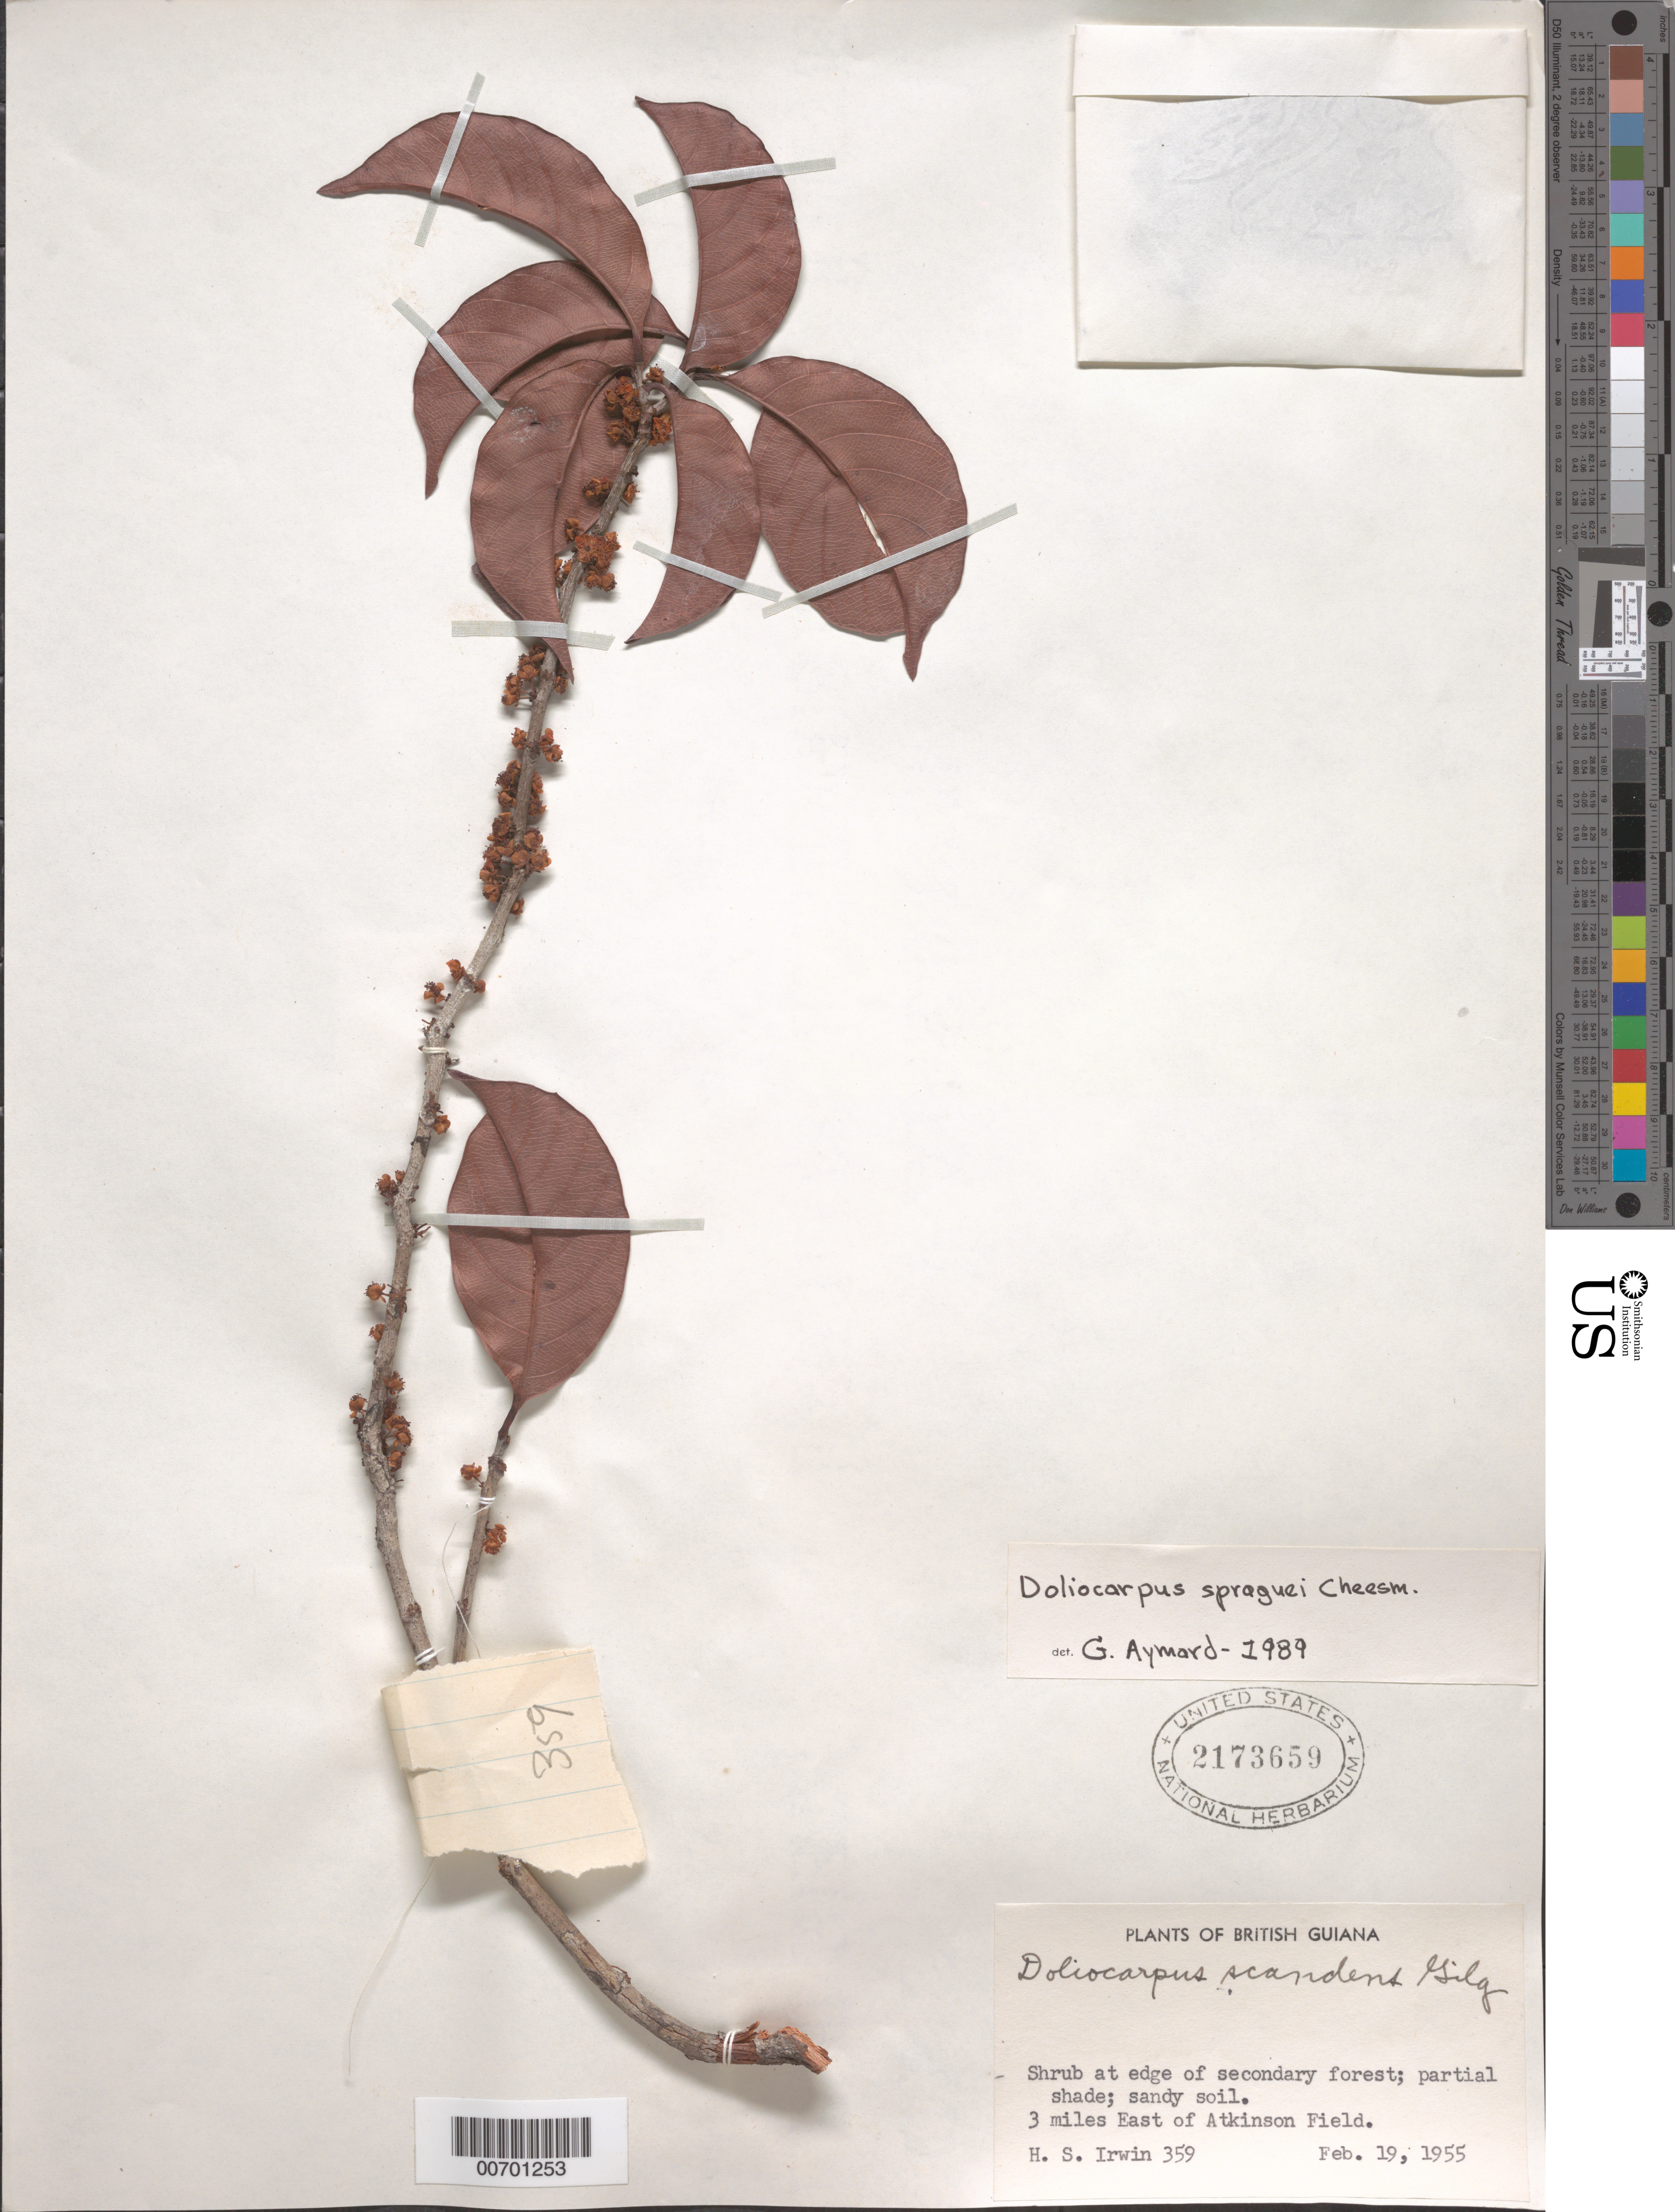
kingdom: Plantae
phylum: Tracheophyta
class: Magnoliopsida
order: Dilleniales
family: Dilleniaceae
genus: Doliocarpus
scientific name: Doliocarpus spraguei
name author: Cheesman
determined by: Aymard C., G. A., (PORT), Univ. Nac. Exp. de los Llanos Ezequiel Zamora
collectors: H. Irwin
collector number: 359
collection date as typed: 19-Feb-55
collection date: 1955-02-19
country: Guyana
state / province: Demerara-Mahaica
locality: Madewini Creek, 6 mi. E of Atkinson Field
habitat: Edge of secondary forest, partial shade, sandy soil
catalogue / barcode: US 2173659